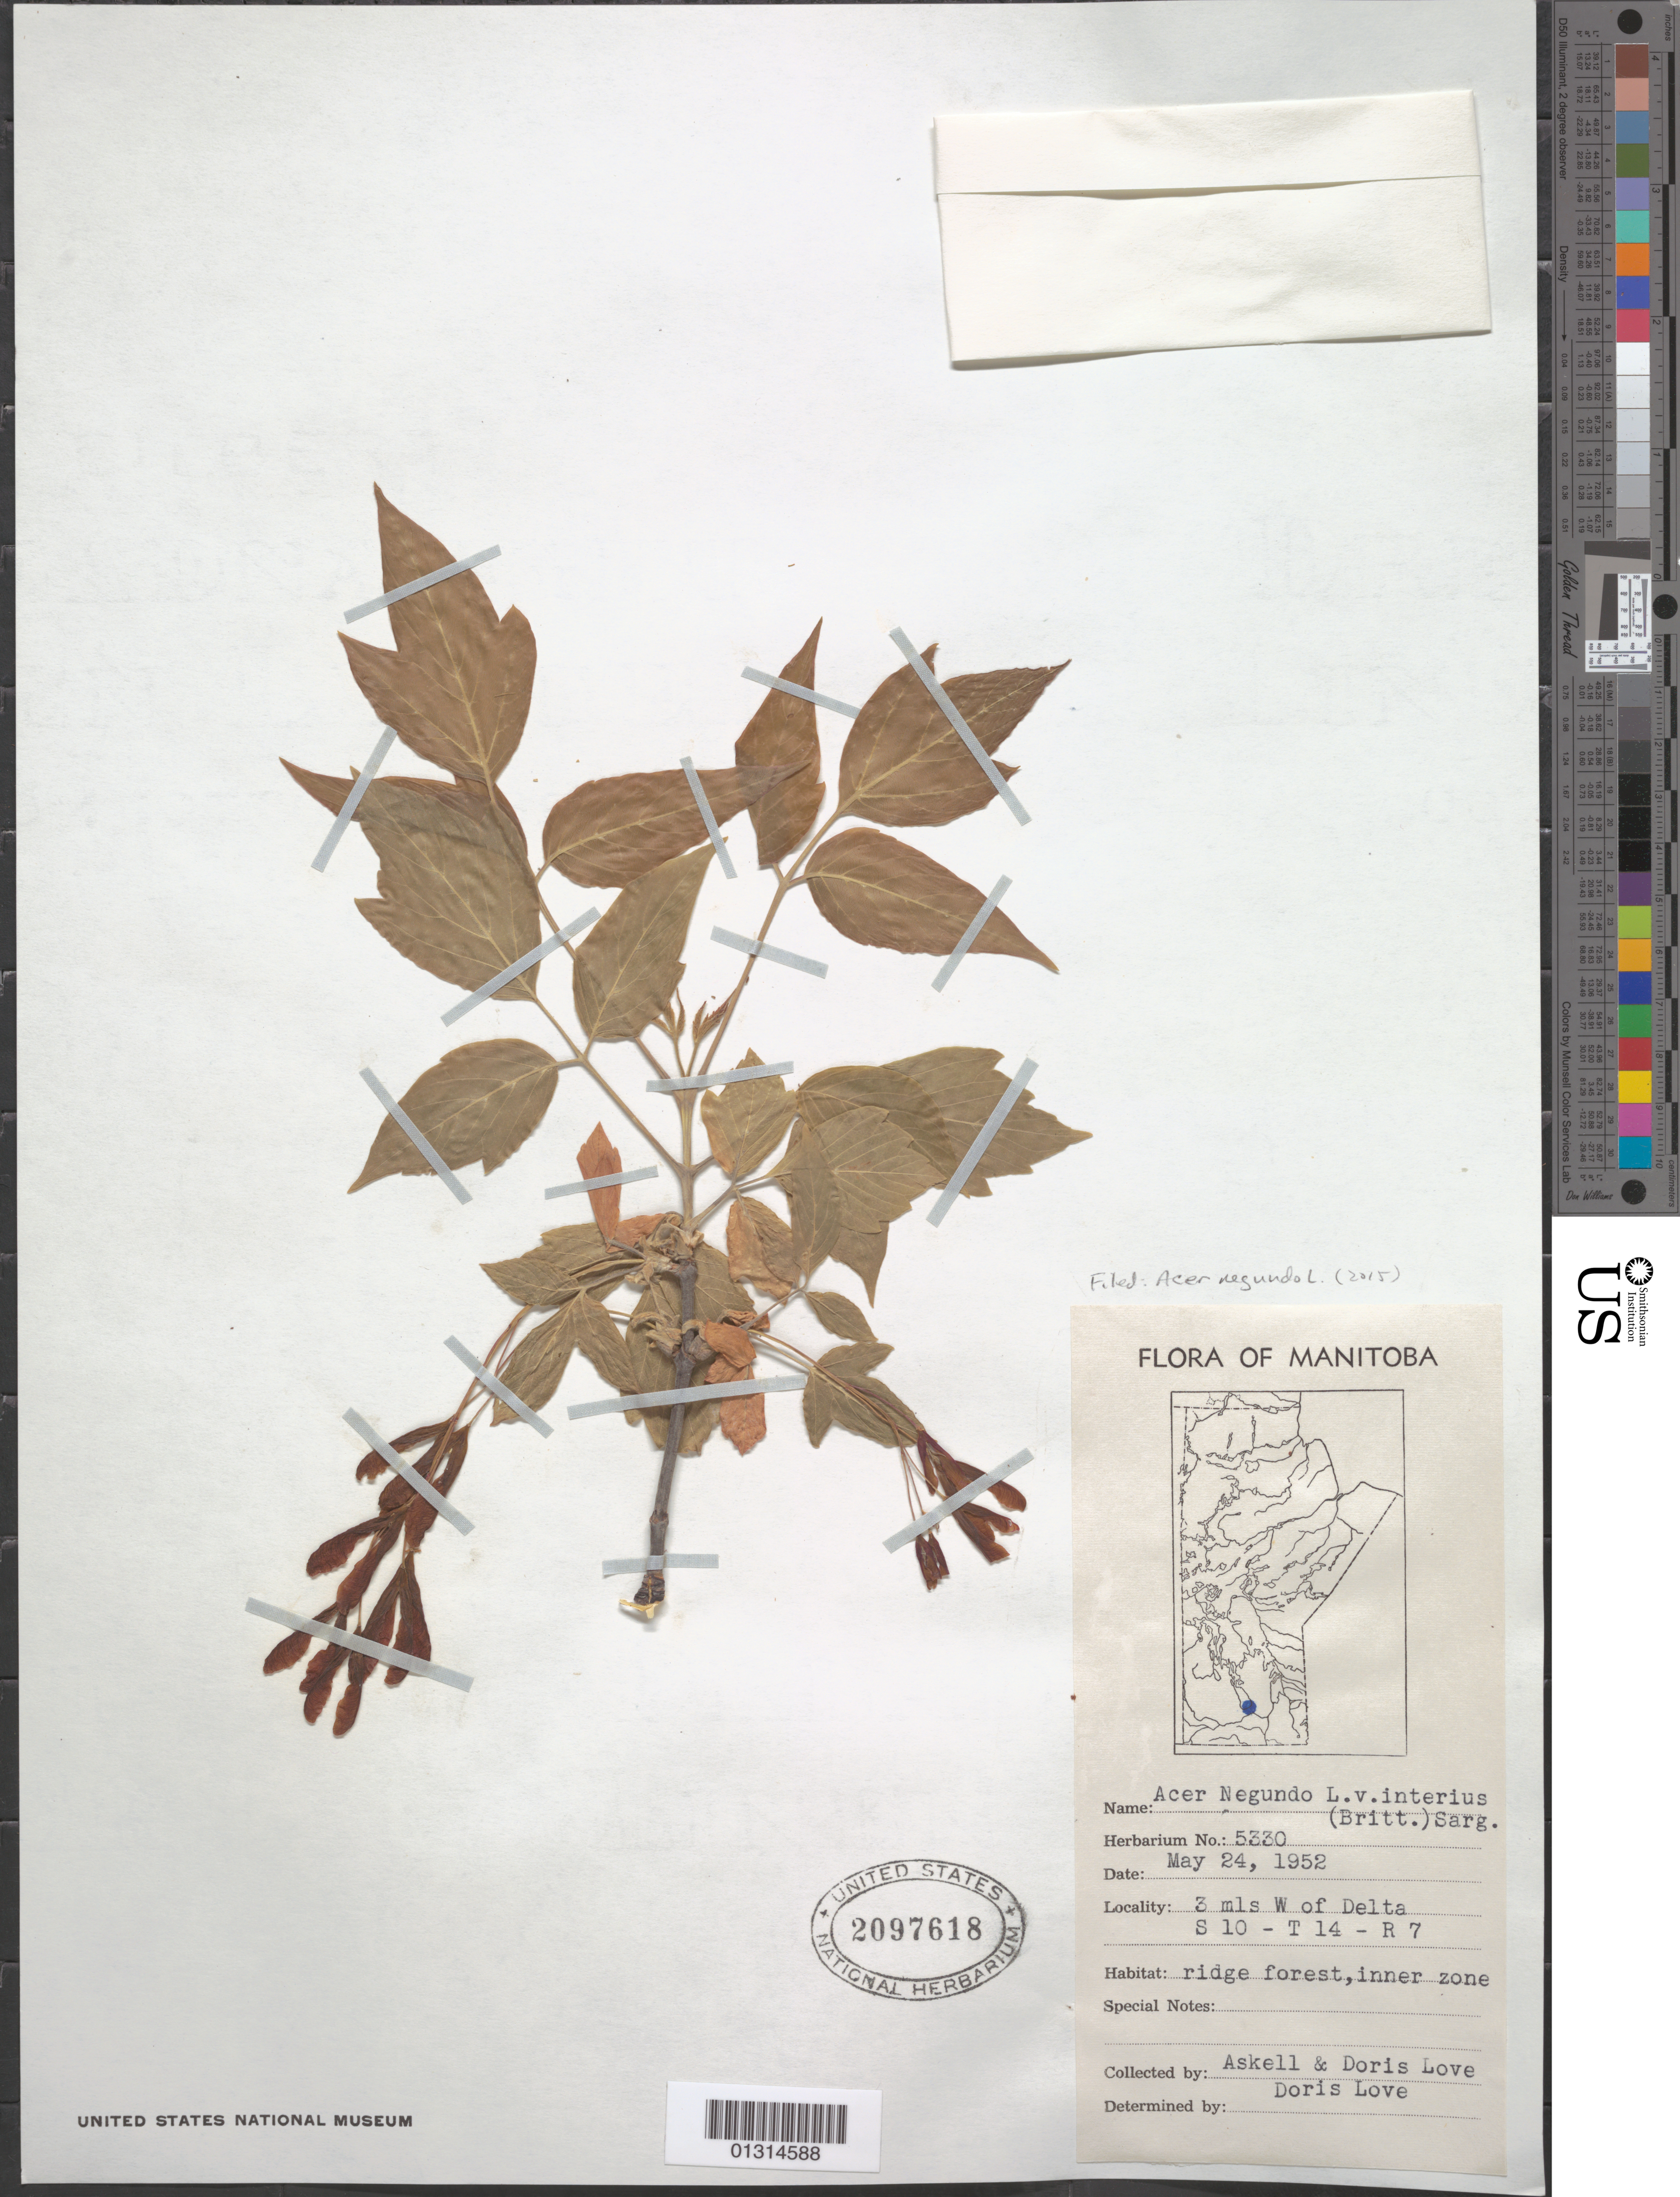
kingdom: Plantae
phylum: Tracheophyta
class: Magnoliopsida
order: Sapindales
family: Sapindaceae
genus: Acer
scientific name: Acer negundo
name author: L.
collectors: Á. Löve & D. Löve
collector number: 5330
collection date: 1952-05-24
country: Canada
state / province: Manitoba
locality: Delta, 3 miles west. S 10 - T 14 - R 7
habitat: Ridge forest, inner zone.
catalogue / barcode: US 2097618